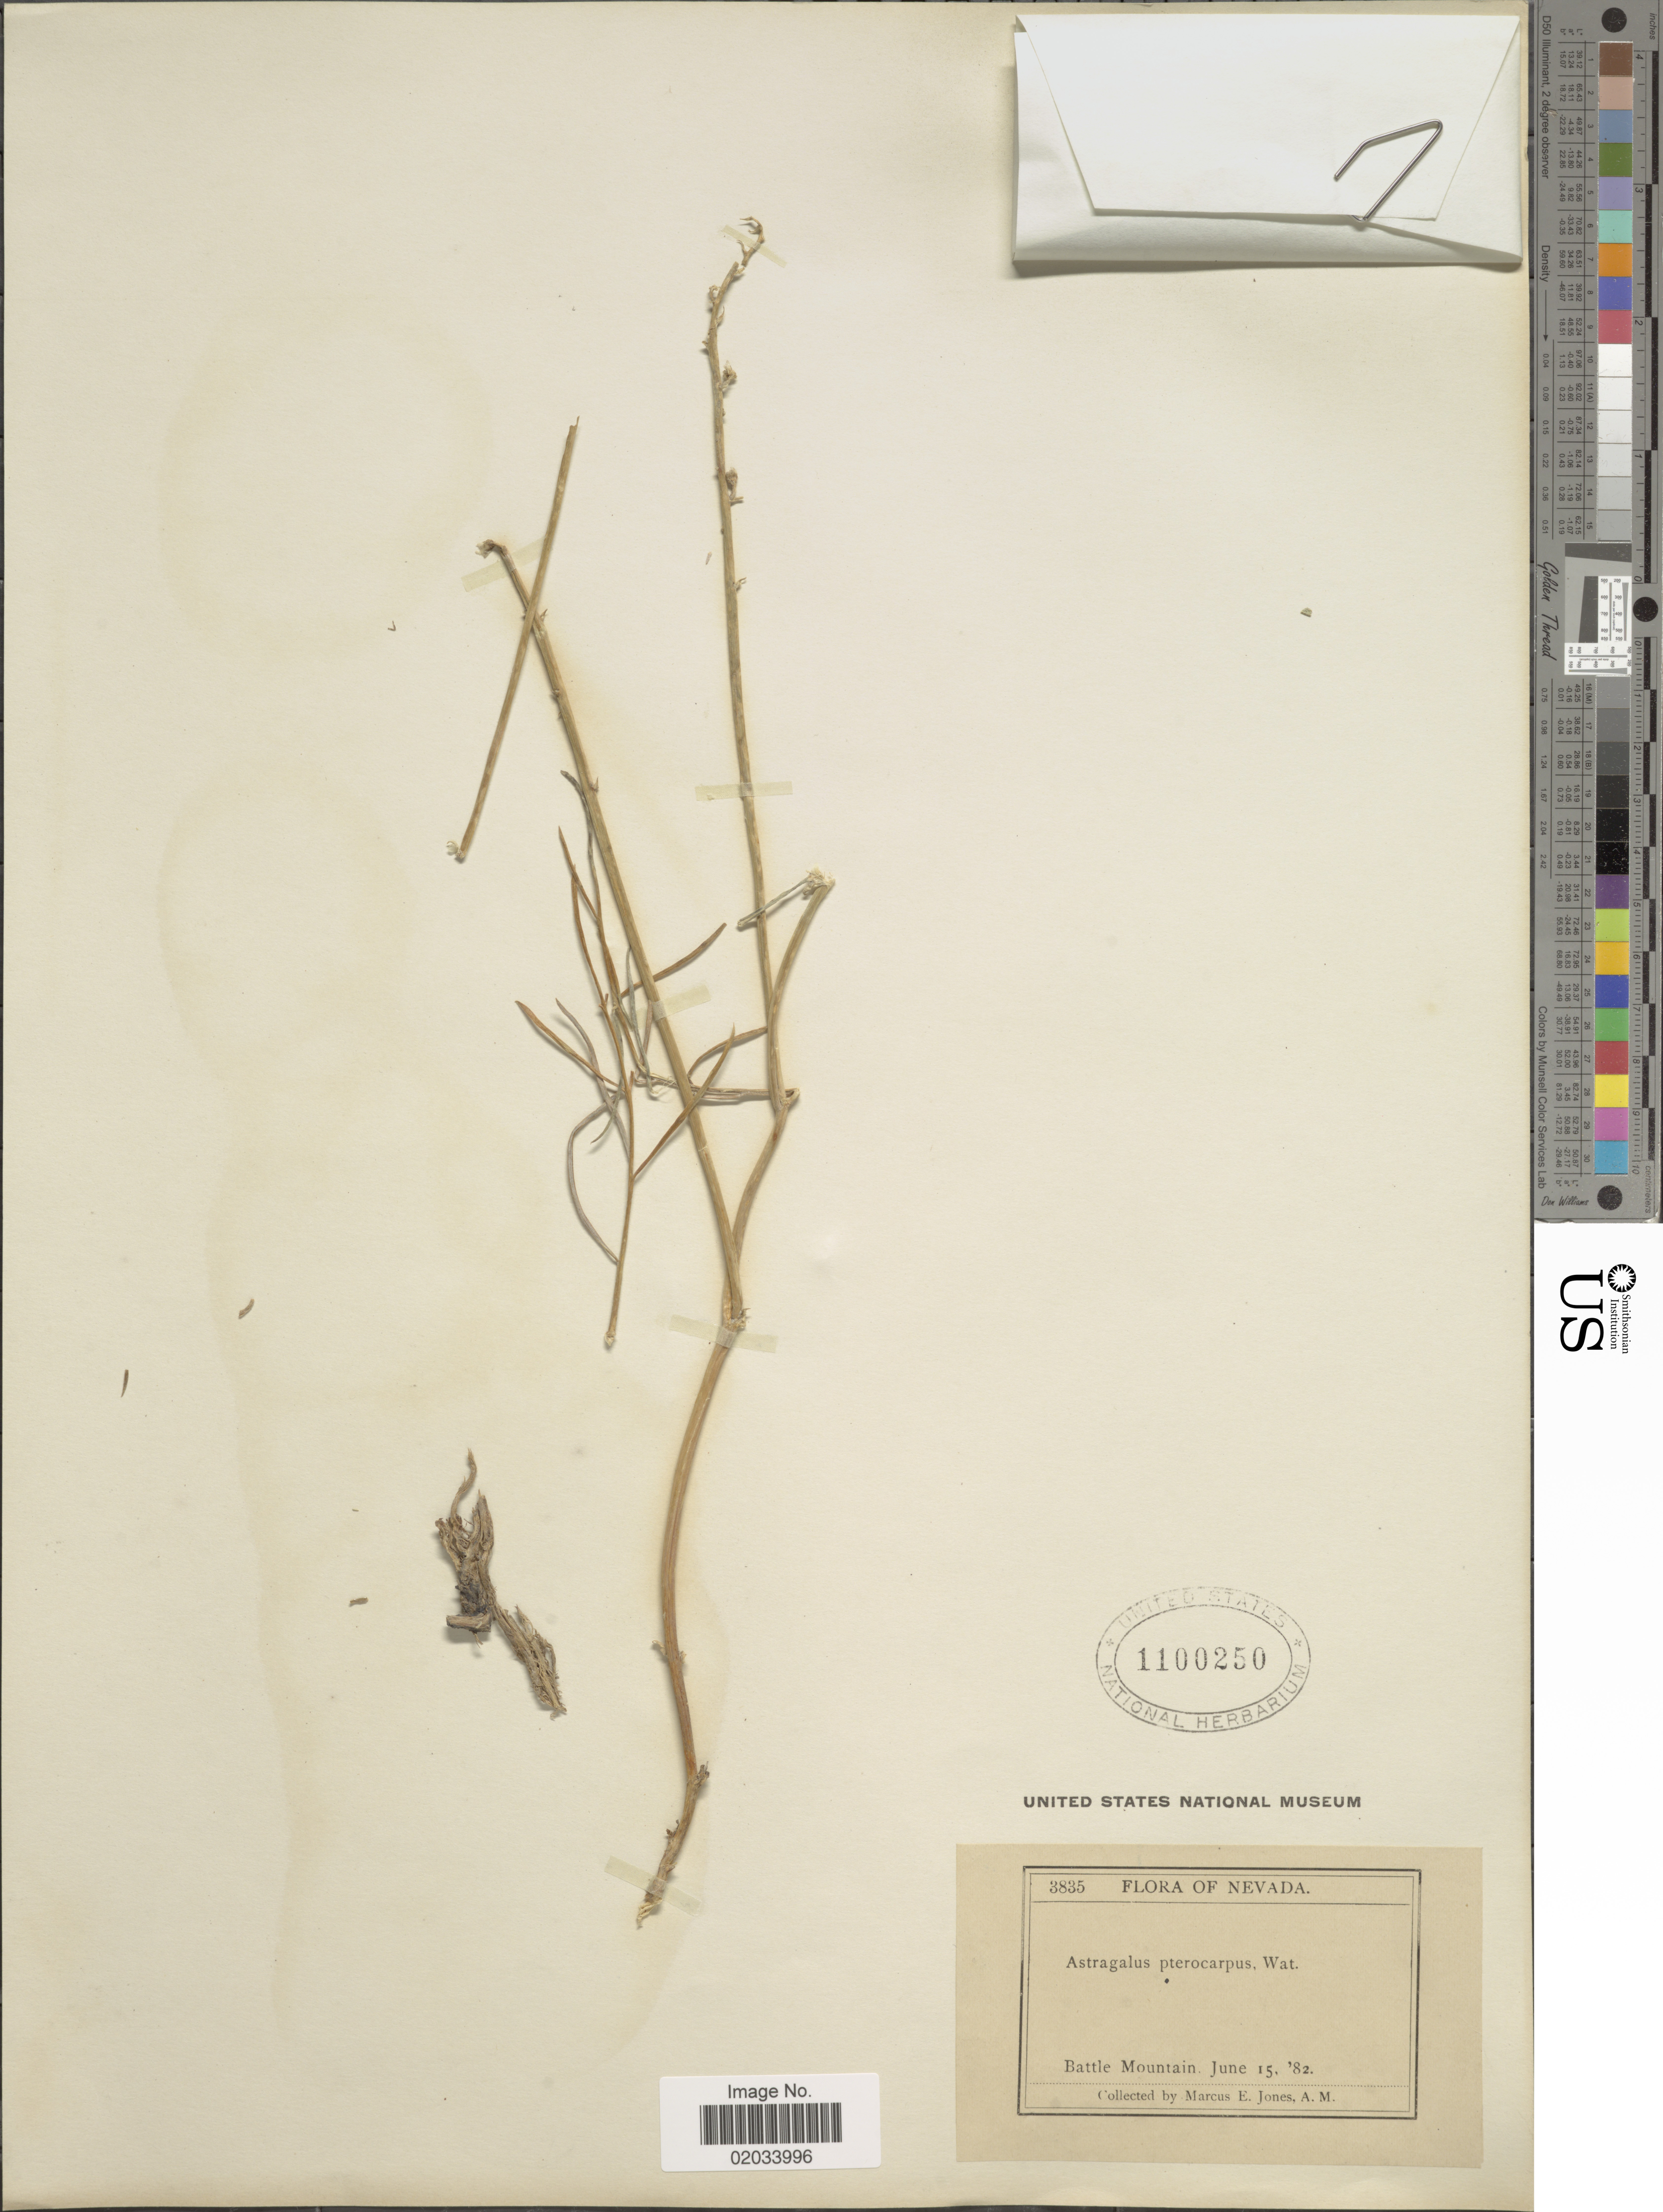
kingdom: Plantae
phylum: Tracheophyta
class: Magnoliopsida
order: Fabales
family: Fabaceae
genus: Astragalus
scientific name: Astragalus pterocarpus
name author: S. Watson in C. King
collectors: M. E. Jones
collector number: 3835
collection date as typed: Transcribed d/m/y: 15/6/82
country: United States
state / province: Nevada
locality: Battle Mountain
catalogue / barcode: US 1100250